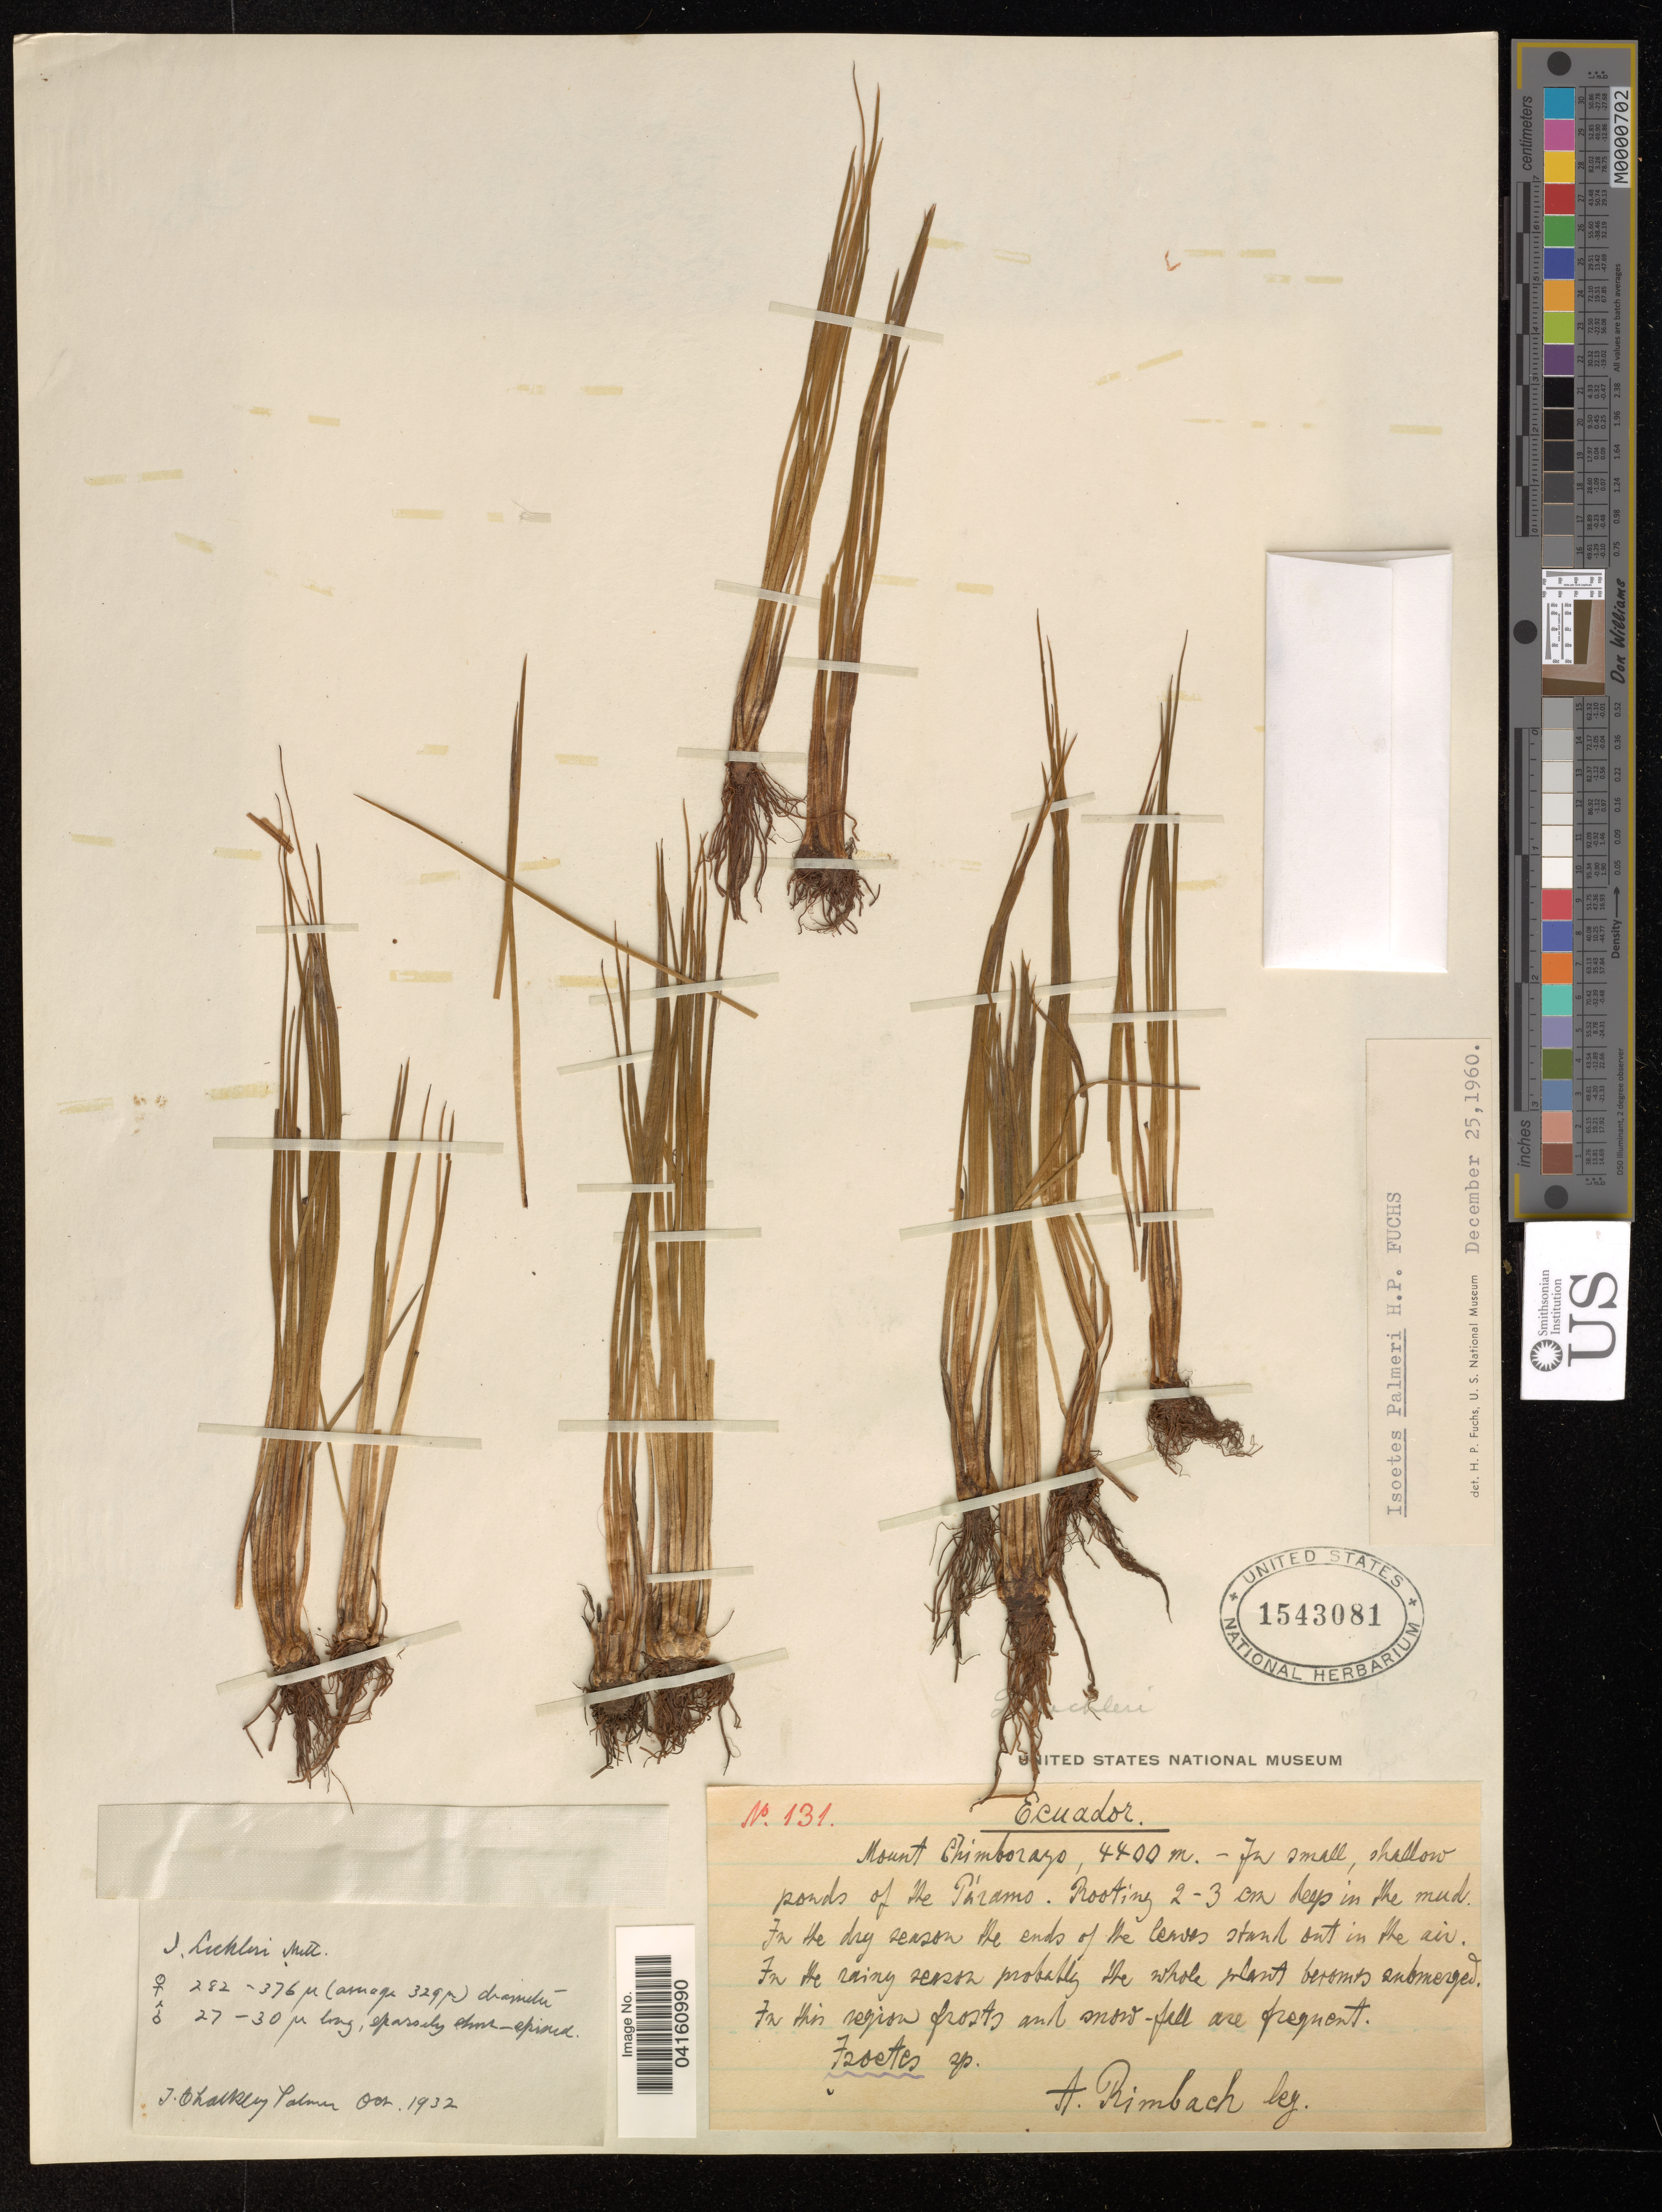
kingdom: Plantae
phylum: Tracheophyta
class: Lycopodiopsida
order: Isoetales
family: Isoetaceae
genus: Isoetes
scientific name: Isoetes palmeri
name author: H.P. Fuchs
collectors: A. Rimbach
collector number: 131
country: Ecuador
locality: Mount Chimborazo.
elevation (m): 4400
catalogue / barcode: US 1543081